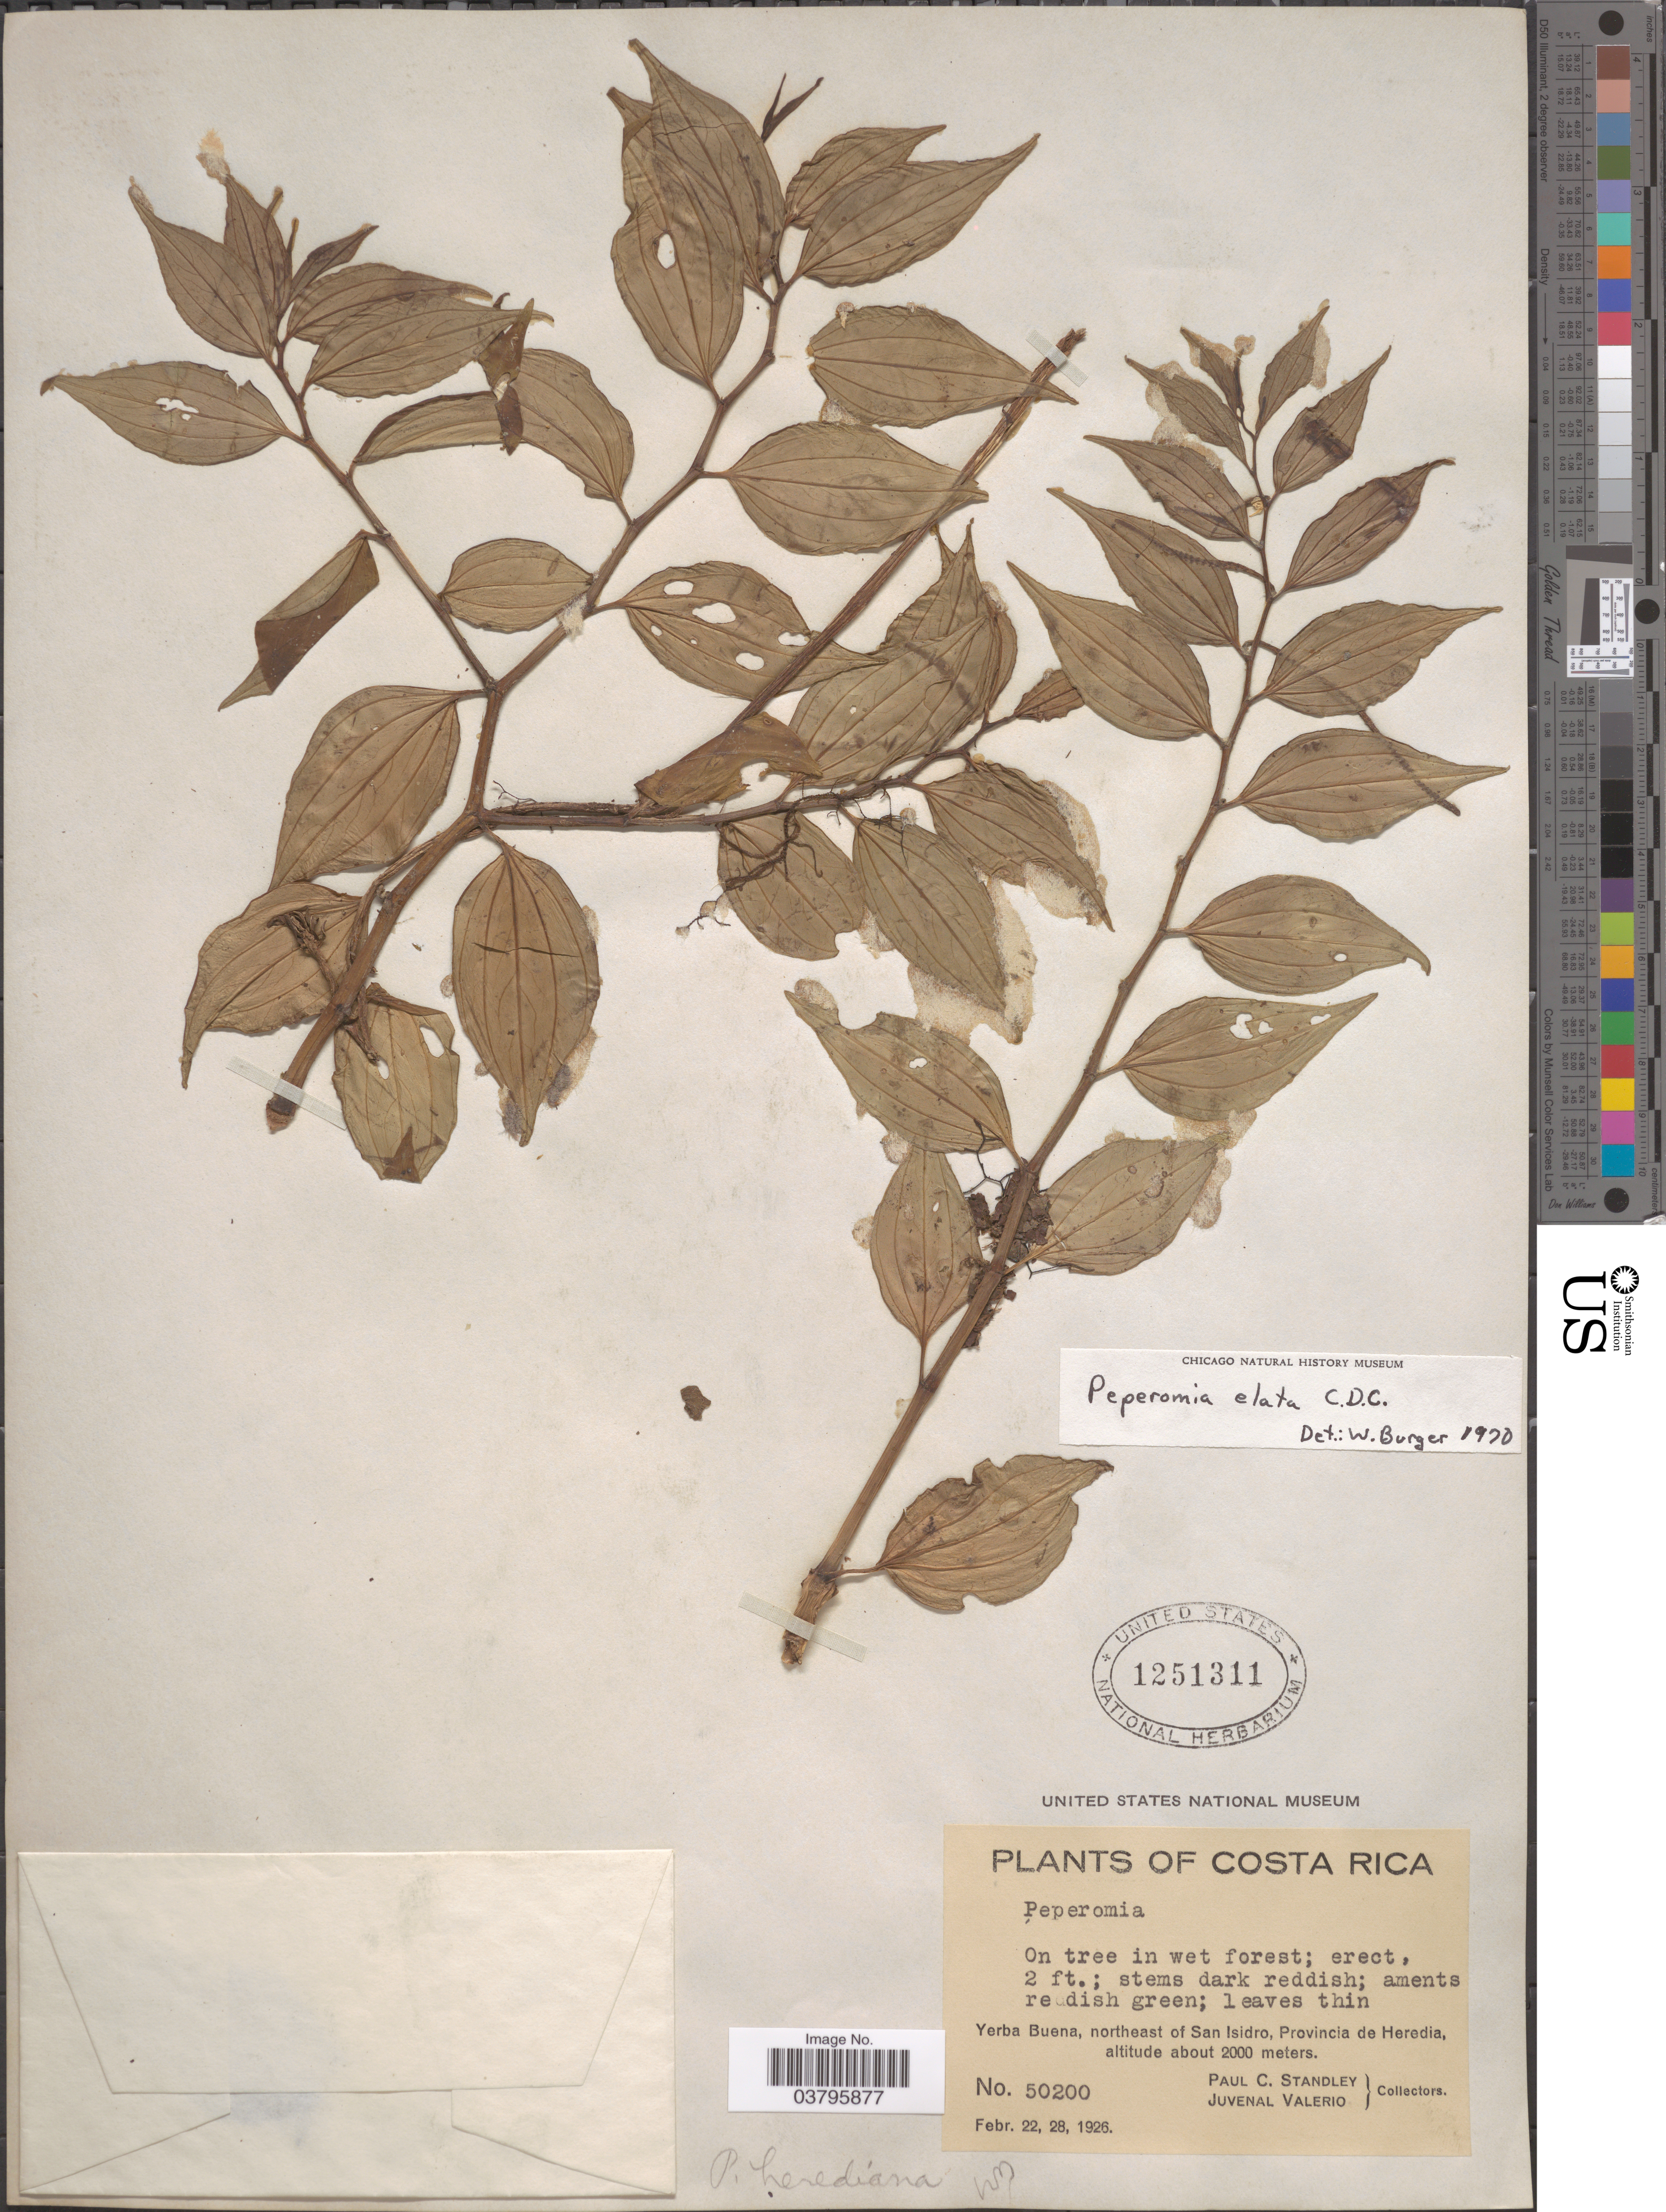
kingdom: Plantae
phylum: Tracheophyta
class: Magnoliopsida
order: Piperales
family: Piperaceae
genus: Peperomia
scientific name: Peperomia elata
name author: C. DC.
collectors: P. C. Standley & J. Valerio R.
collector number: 50200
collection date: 1926-02-22/1926-02-28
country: Costa Rica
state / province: Heredia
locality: Yerba Buena, northeast of San Isidro.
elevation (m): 2000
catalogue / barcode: US 1251311